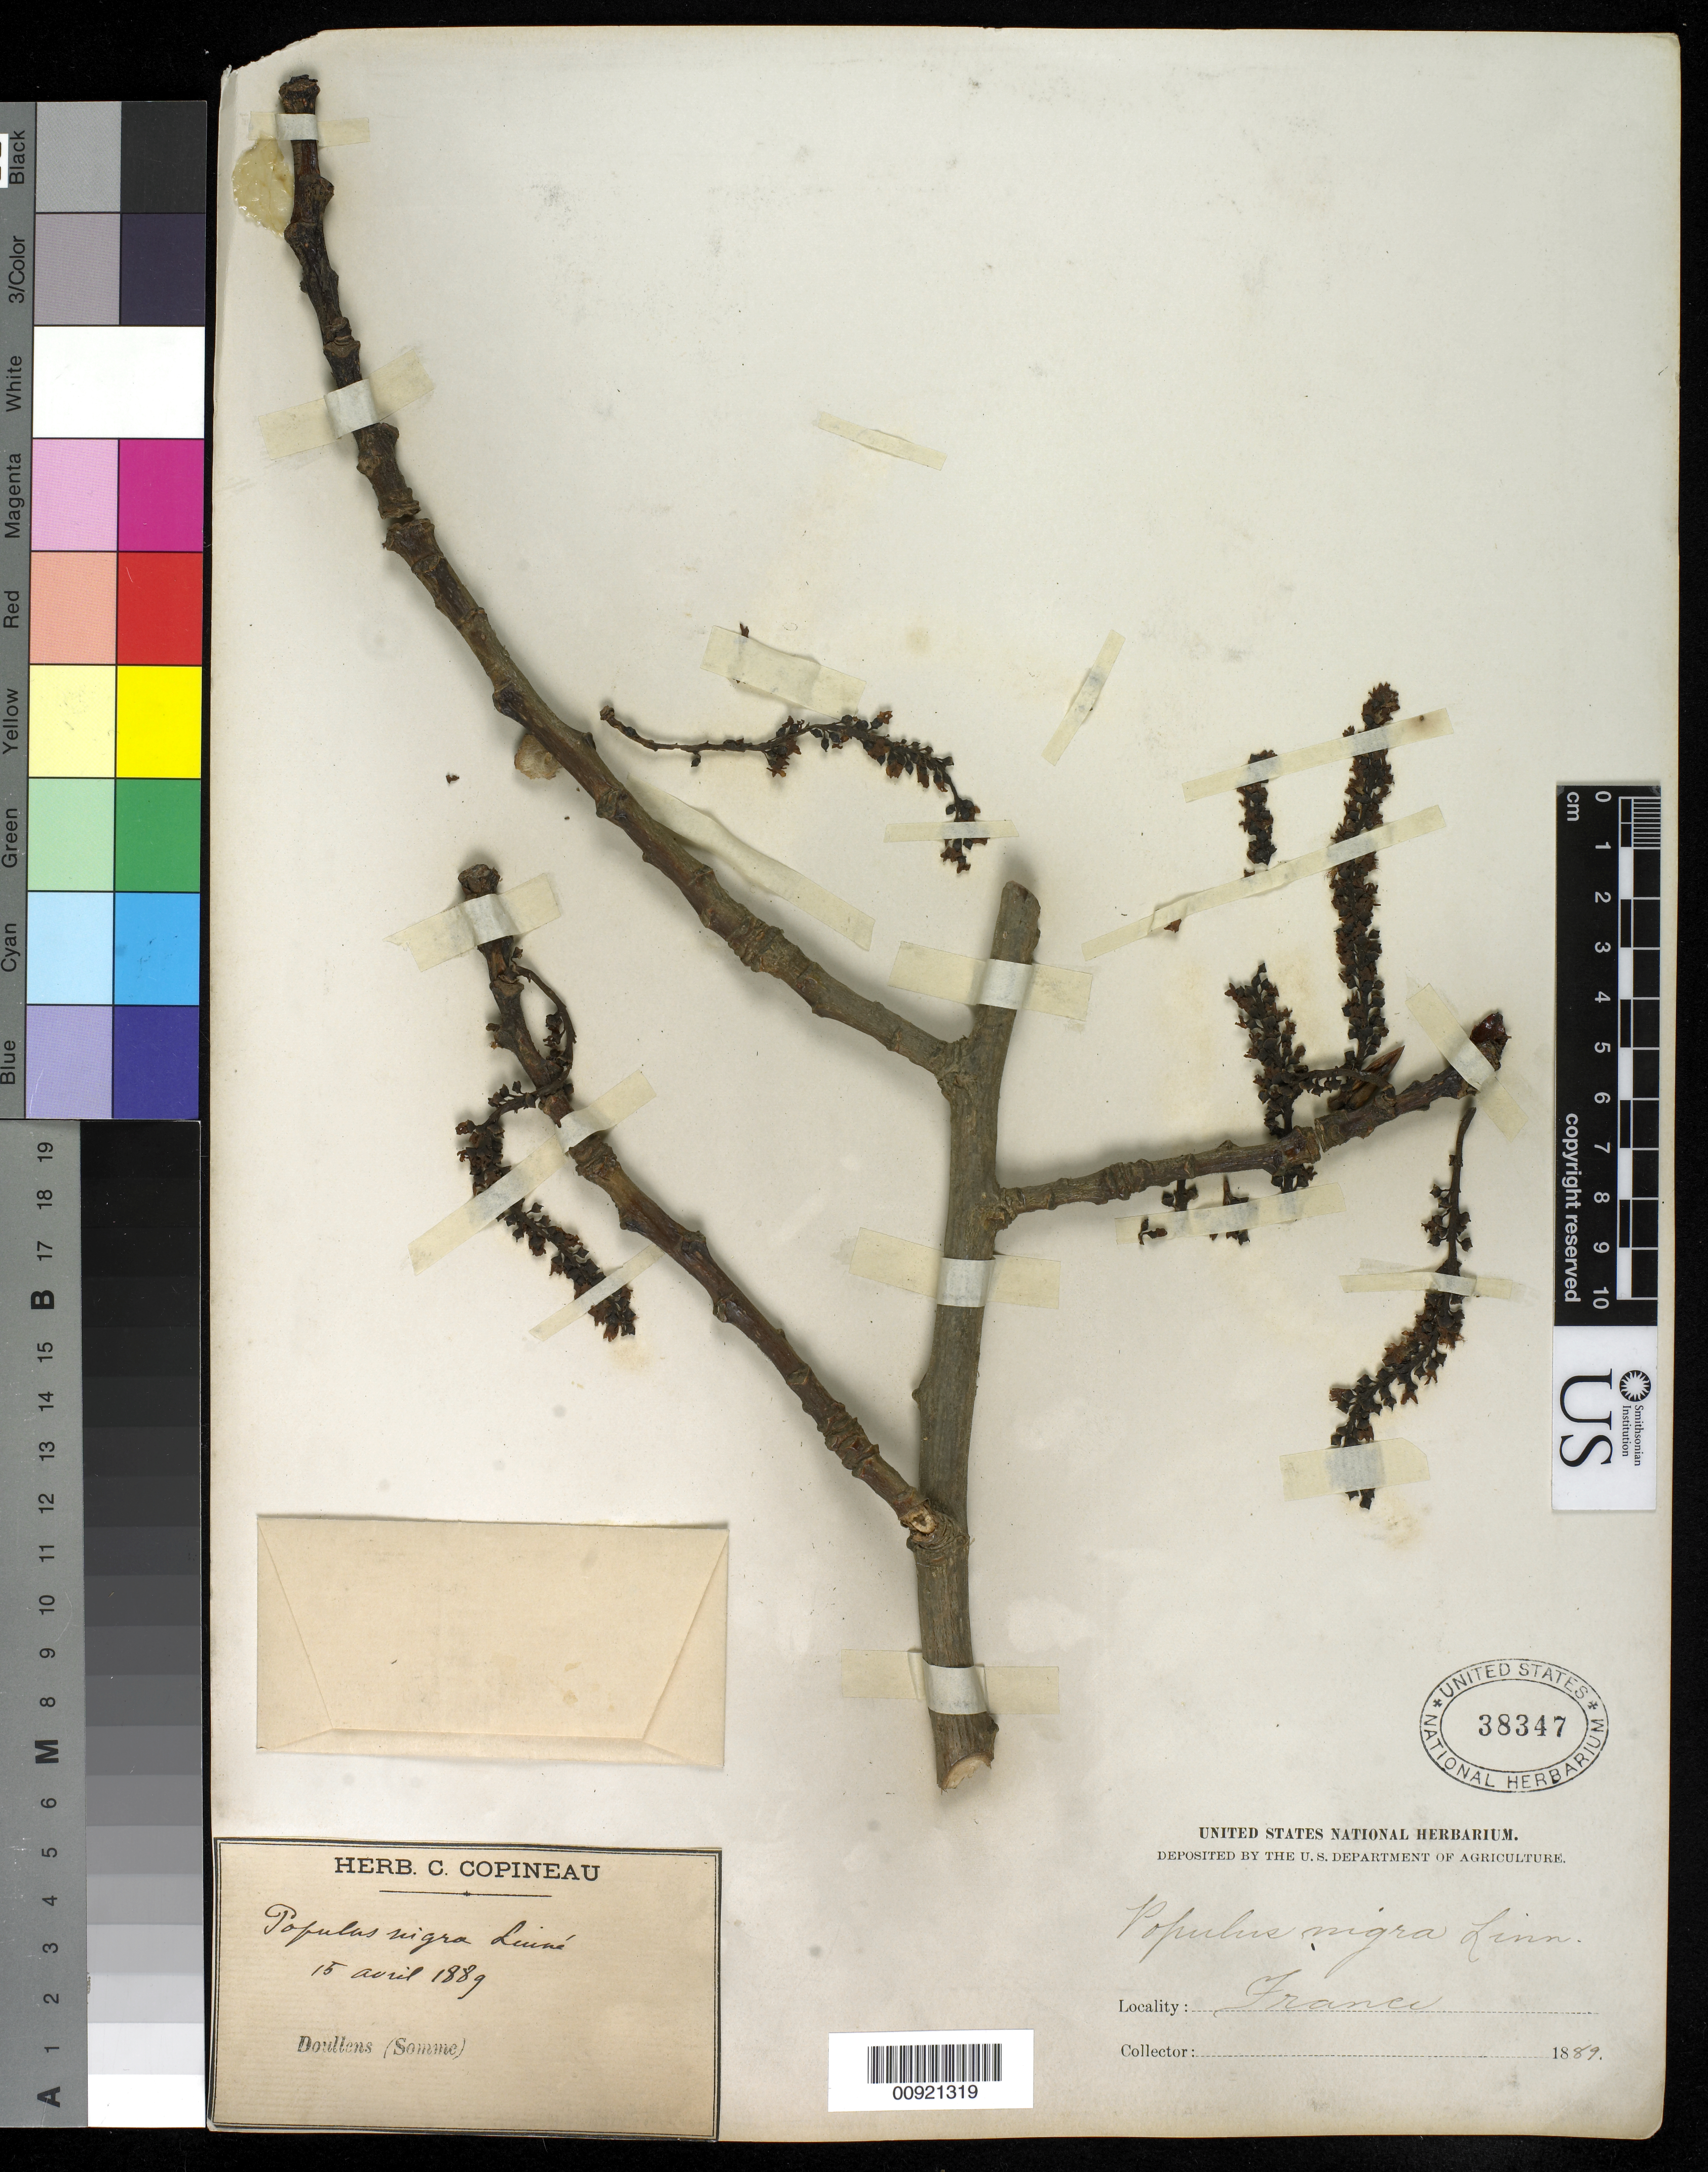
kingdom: Plantae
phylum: Tracheophyta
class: Magnoliopsida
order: Malpighiales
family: Salicaceae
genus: Populus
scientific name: Populus nigra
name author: L.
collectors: C. Copineau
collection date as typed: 15 Apr 1889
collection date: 1889-04-15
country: France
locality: Doullens (Somme)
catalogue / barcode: US 38347